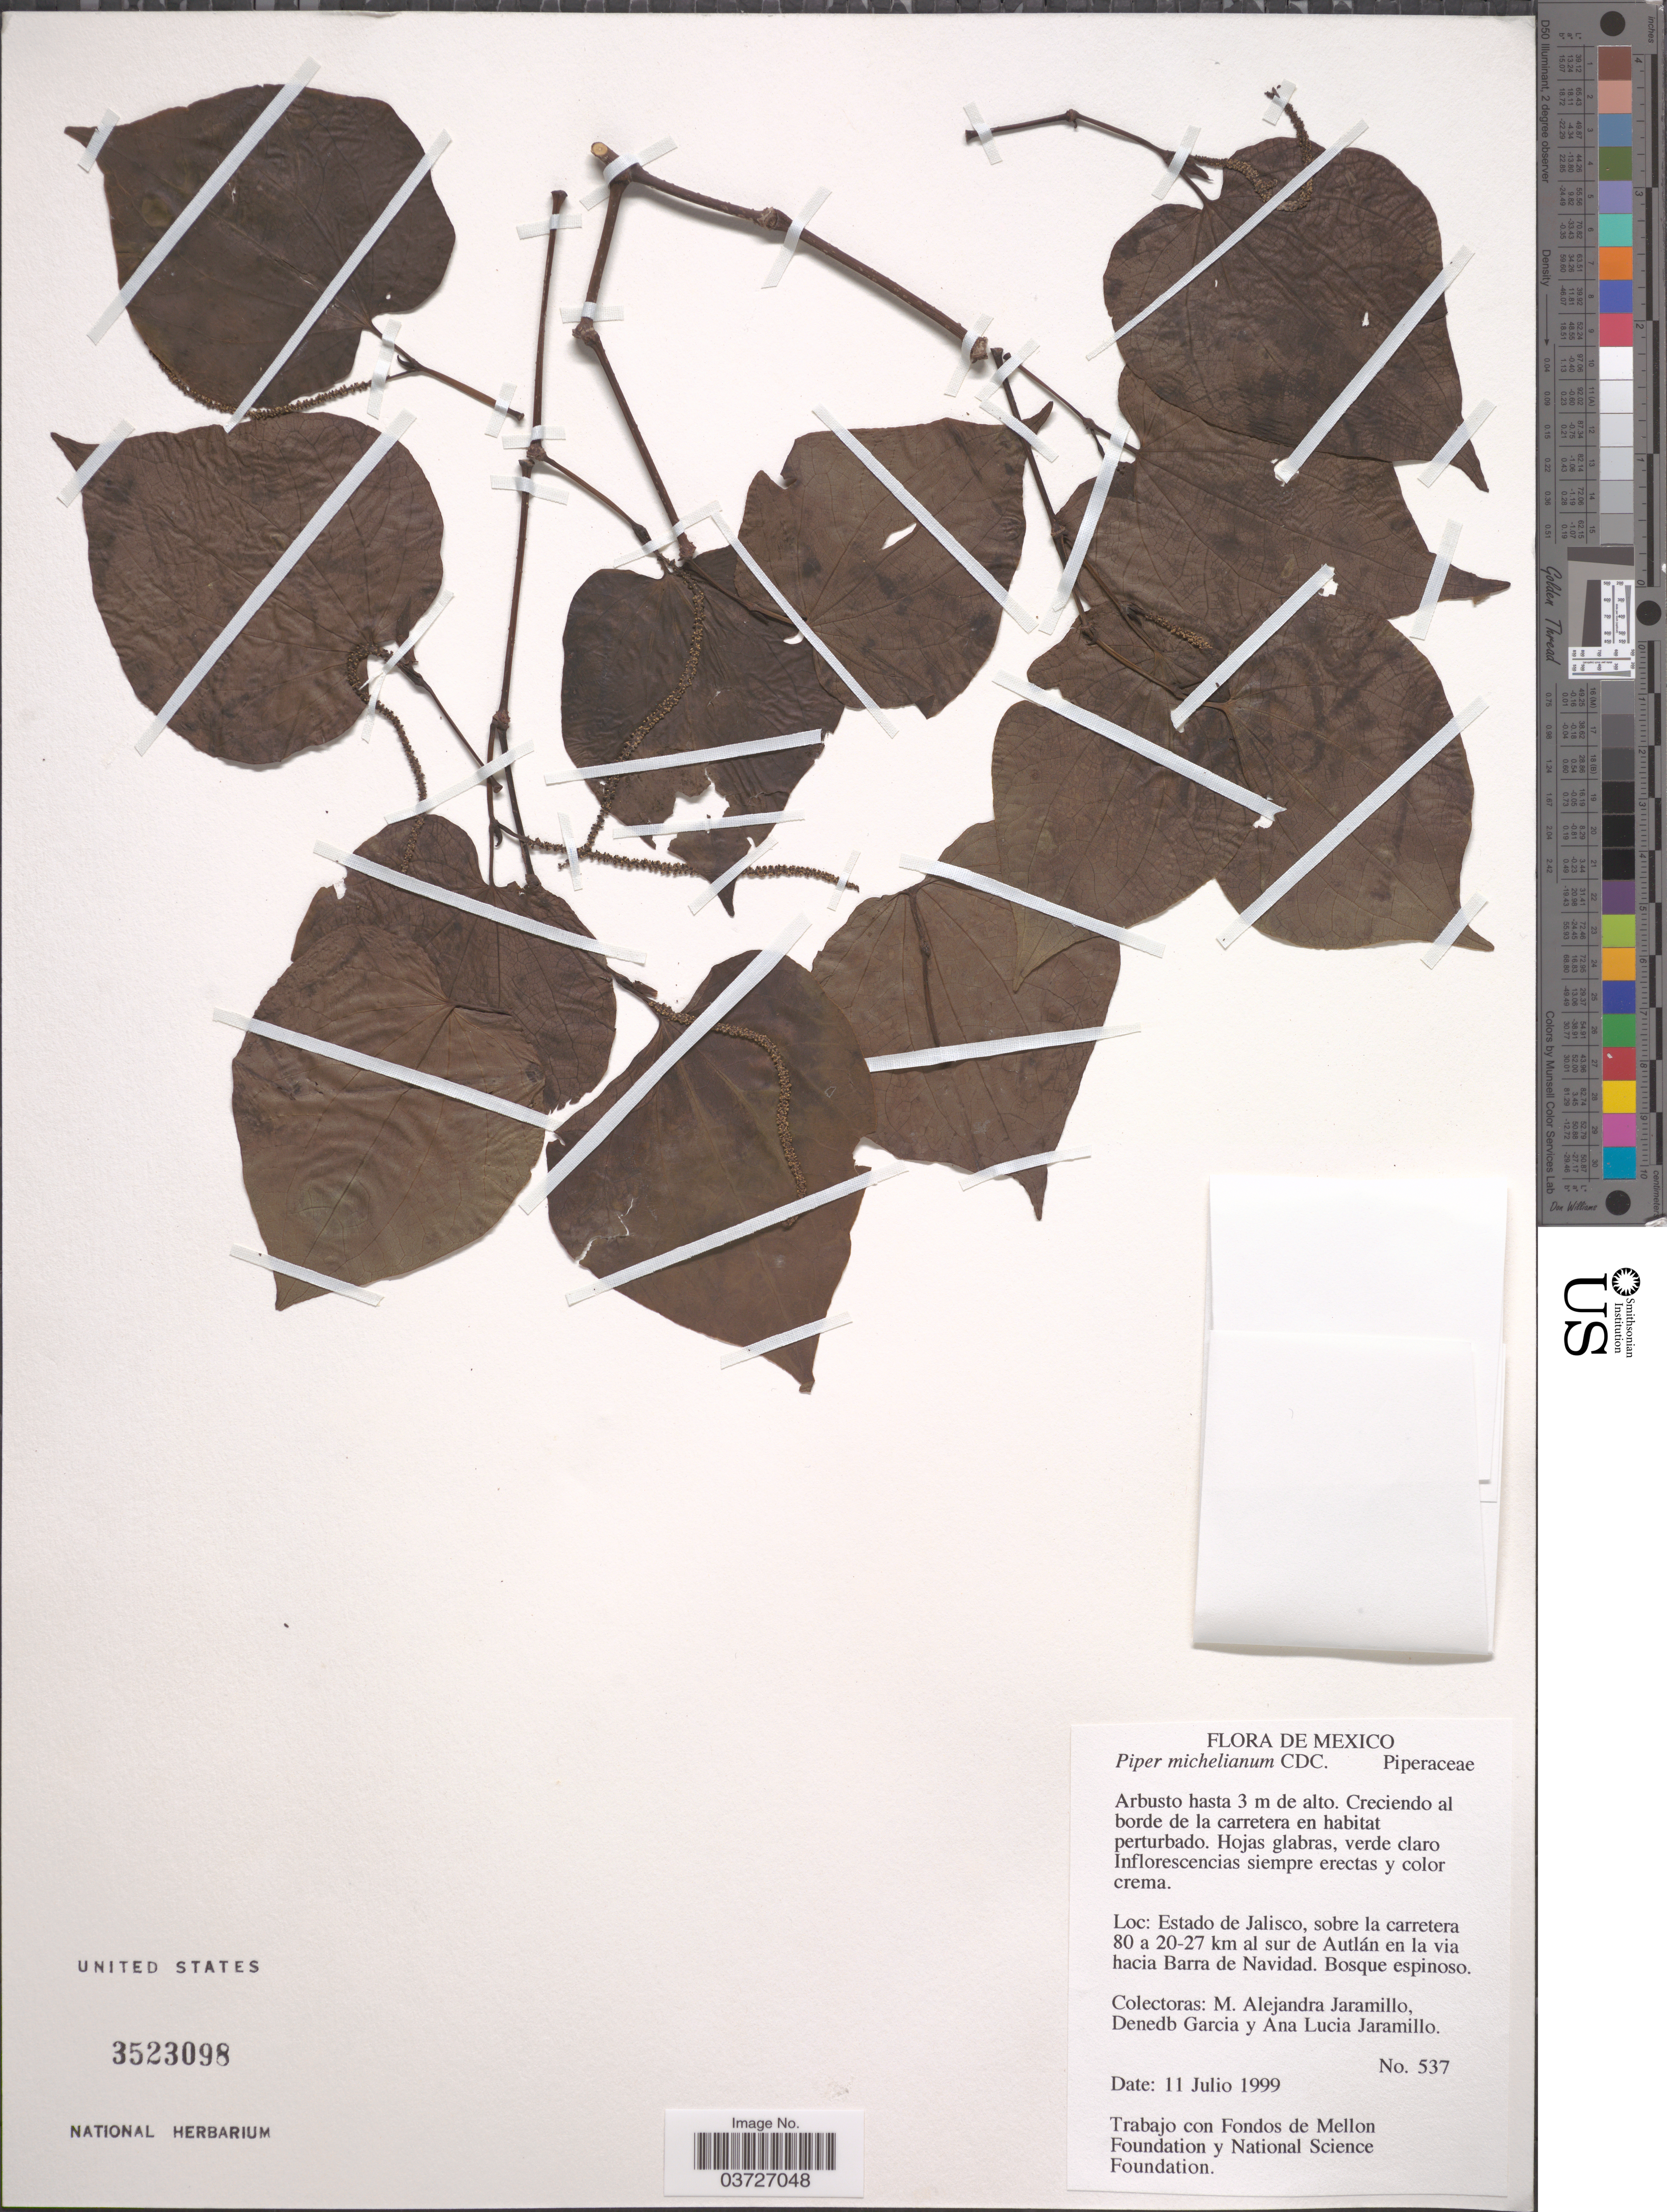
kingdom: Plantae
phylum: Tracheophyta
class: Magnoliopsida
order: Piperales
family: Piperaceae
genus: Piper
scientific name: Piper michelianum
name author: C. DC.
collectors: M. A. Jaramillo, D. Garcia & A. Jaramillo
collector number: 537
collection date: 1999-07-11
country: Mexico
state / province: Jalisco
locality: Sobre la carretera 80 a 20-27 km al sur de Autlán en la via hacia Barra de Navidad.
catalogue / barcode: US 3523098